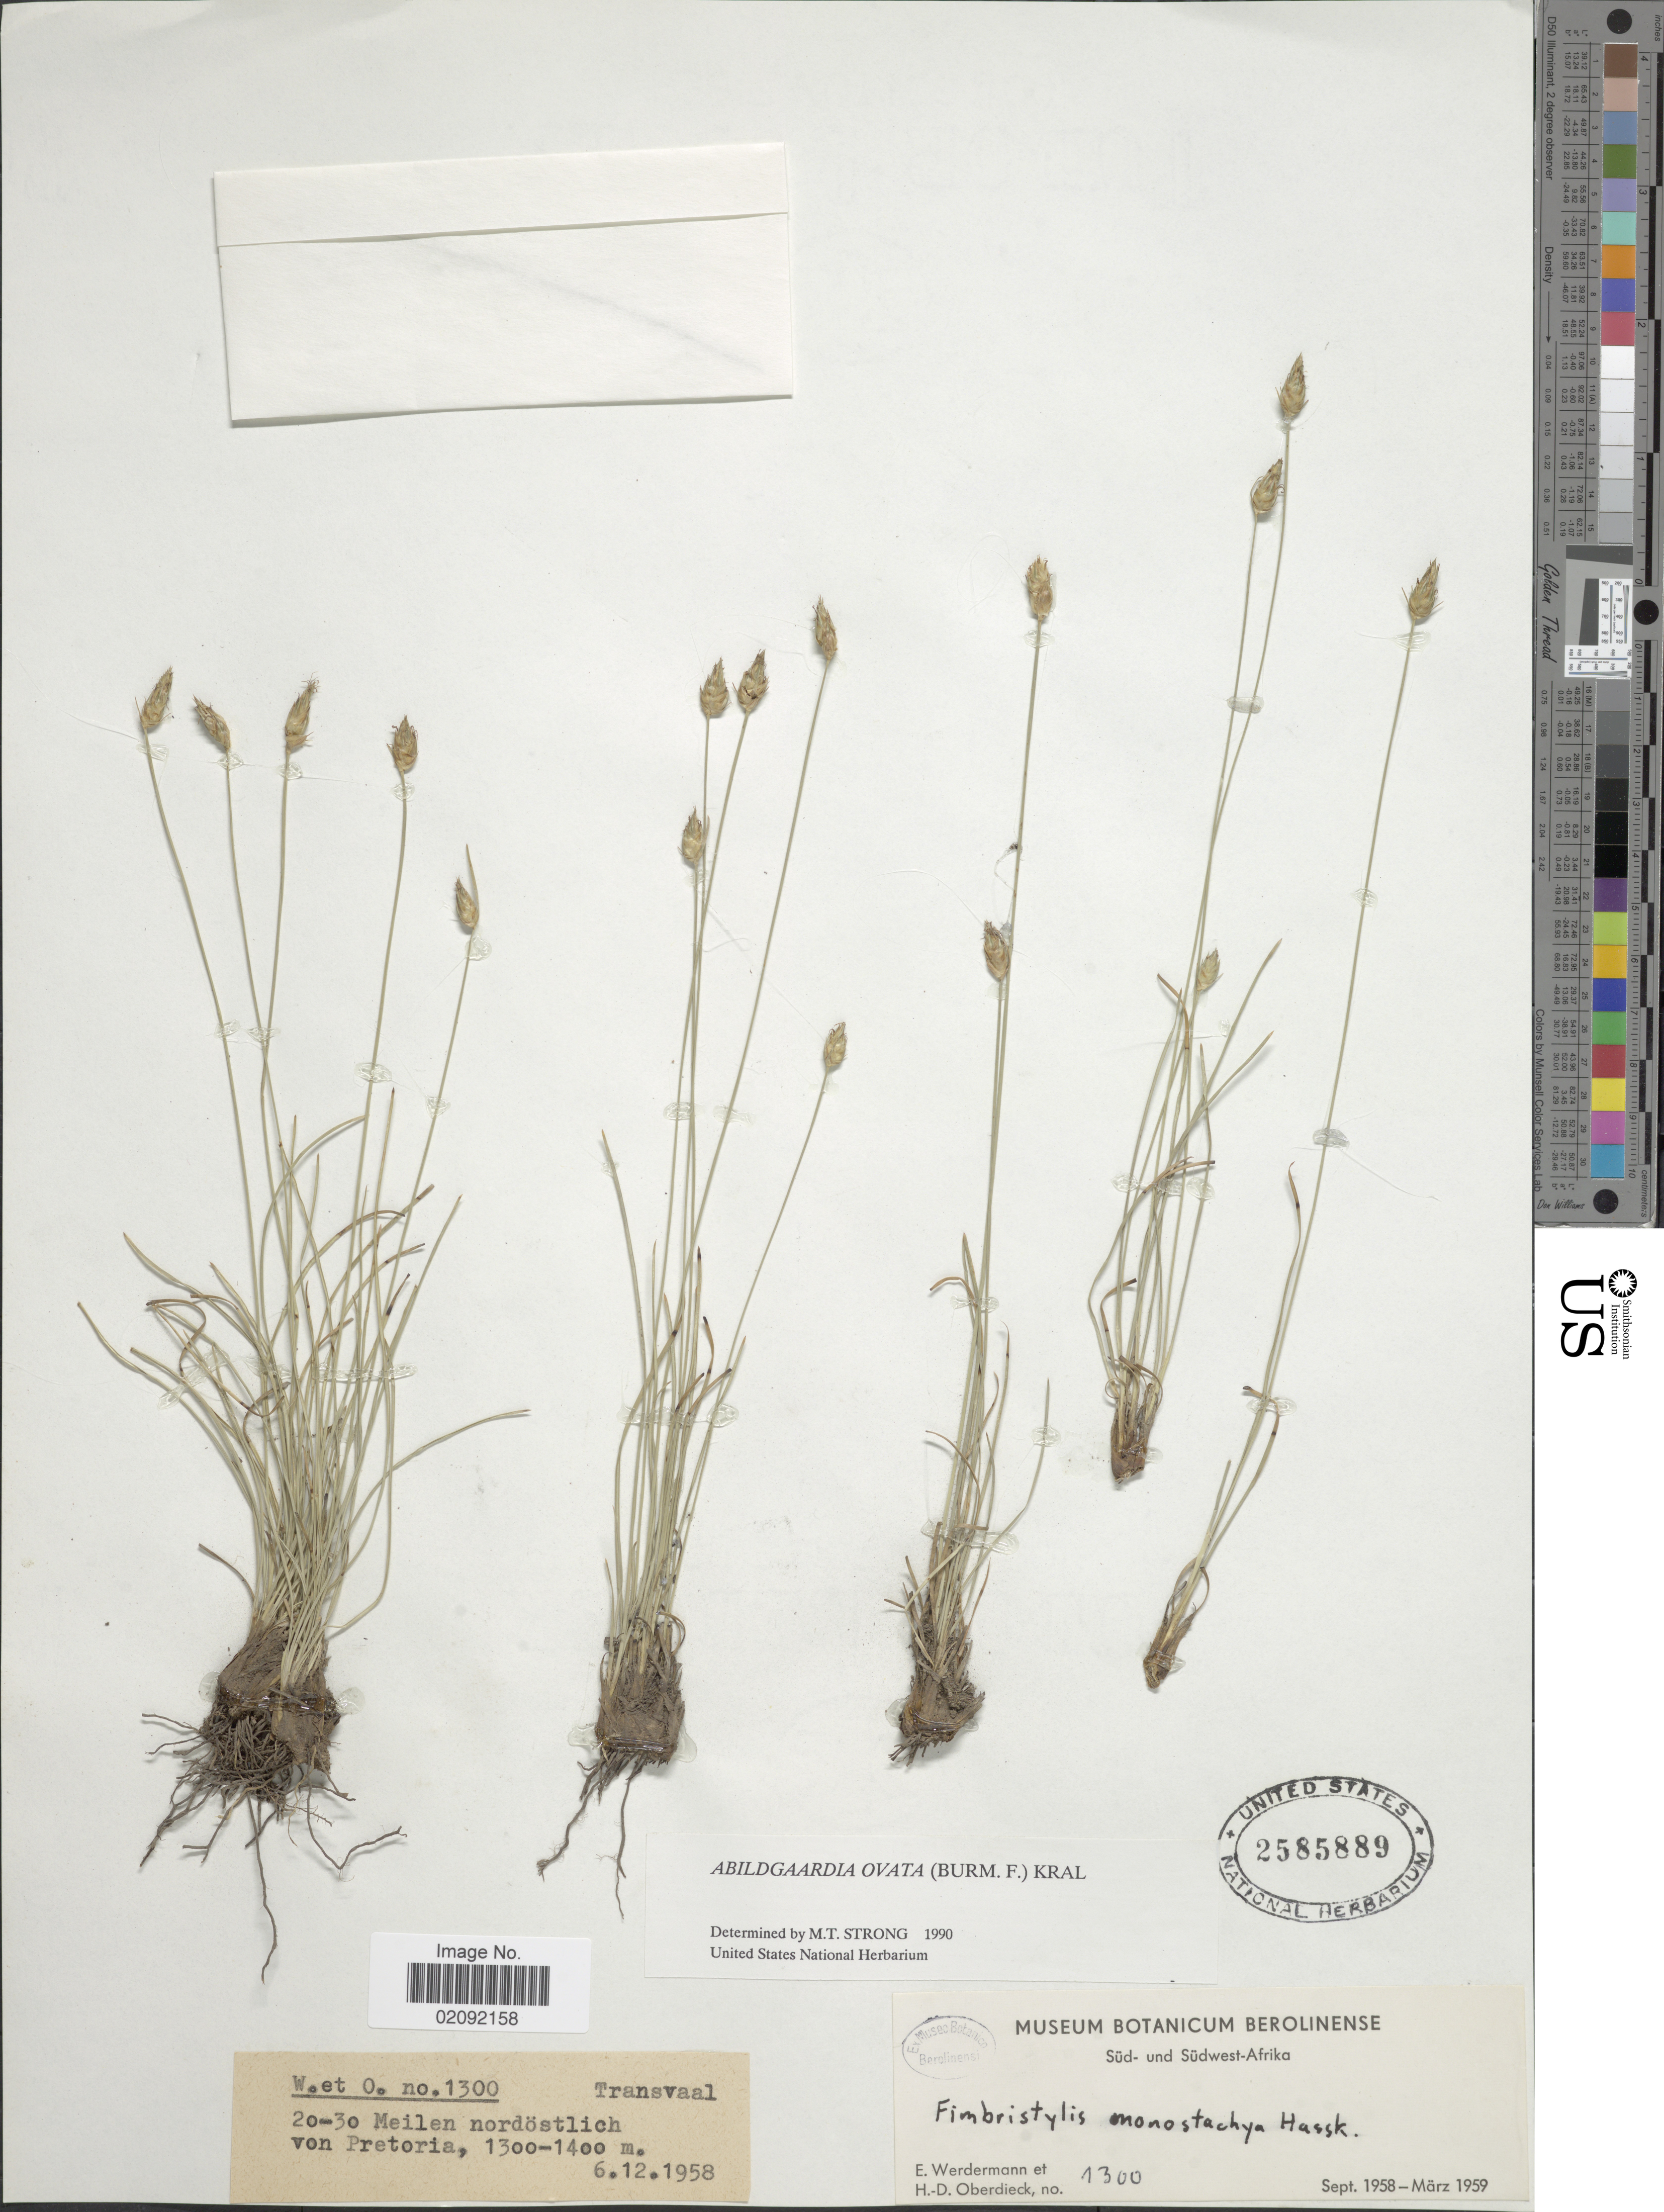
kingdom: Plantae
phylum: Tracheophyta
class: Liliopsida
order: Poales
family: Cyperaceae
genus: Abildgaardia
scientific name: Abildgaardia ovata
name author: (Burm. f.) Kral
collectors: E. Werdermann & H. Oberdieck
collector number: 1300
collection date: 1958-12-06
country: South Africa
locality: Süd-und Südwest-Afrika, 20-30 Meilen nordöstlich von Pretoria, Transvaal.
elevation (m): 1300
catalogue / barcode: US 2585889